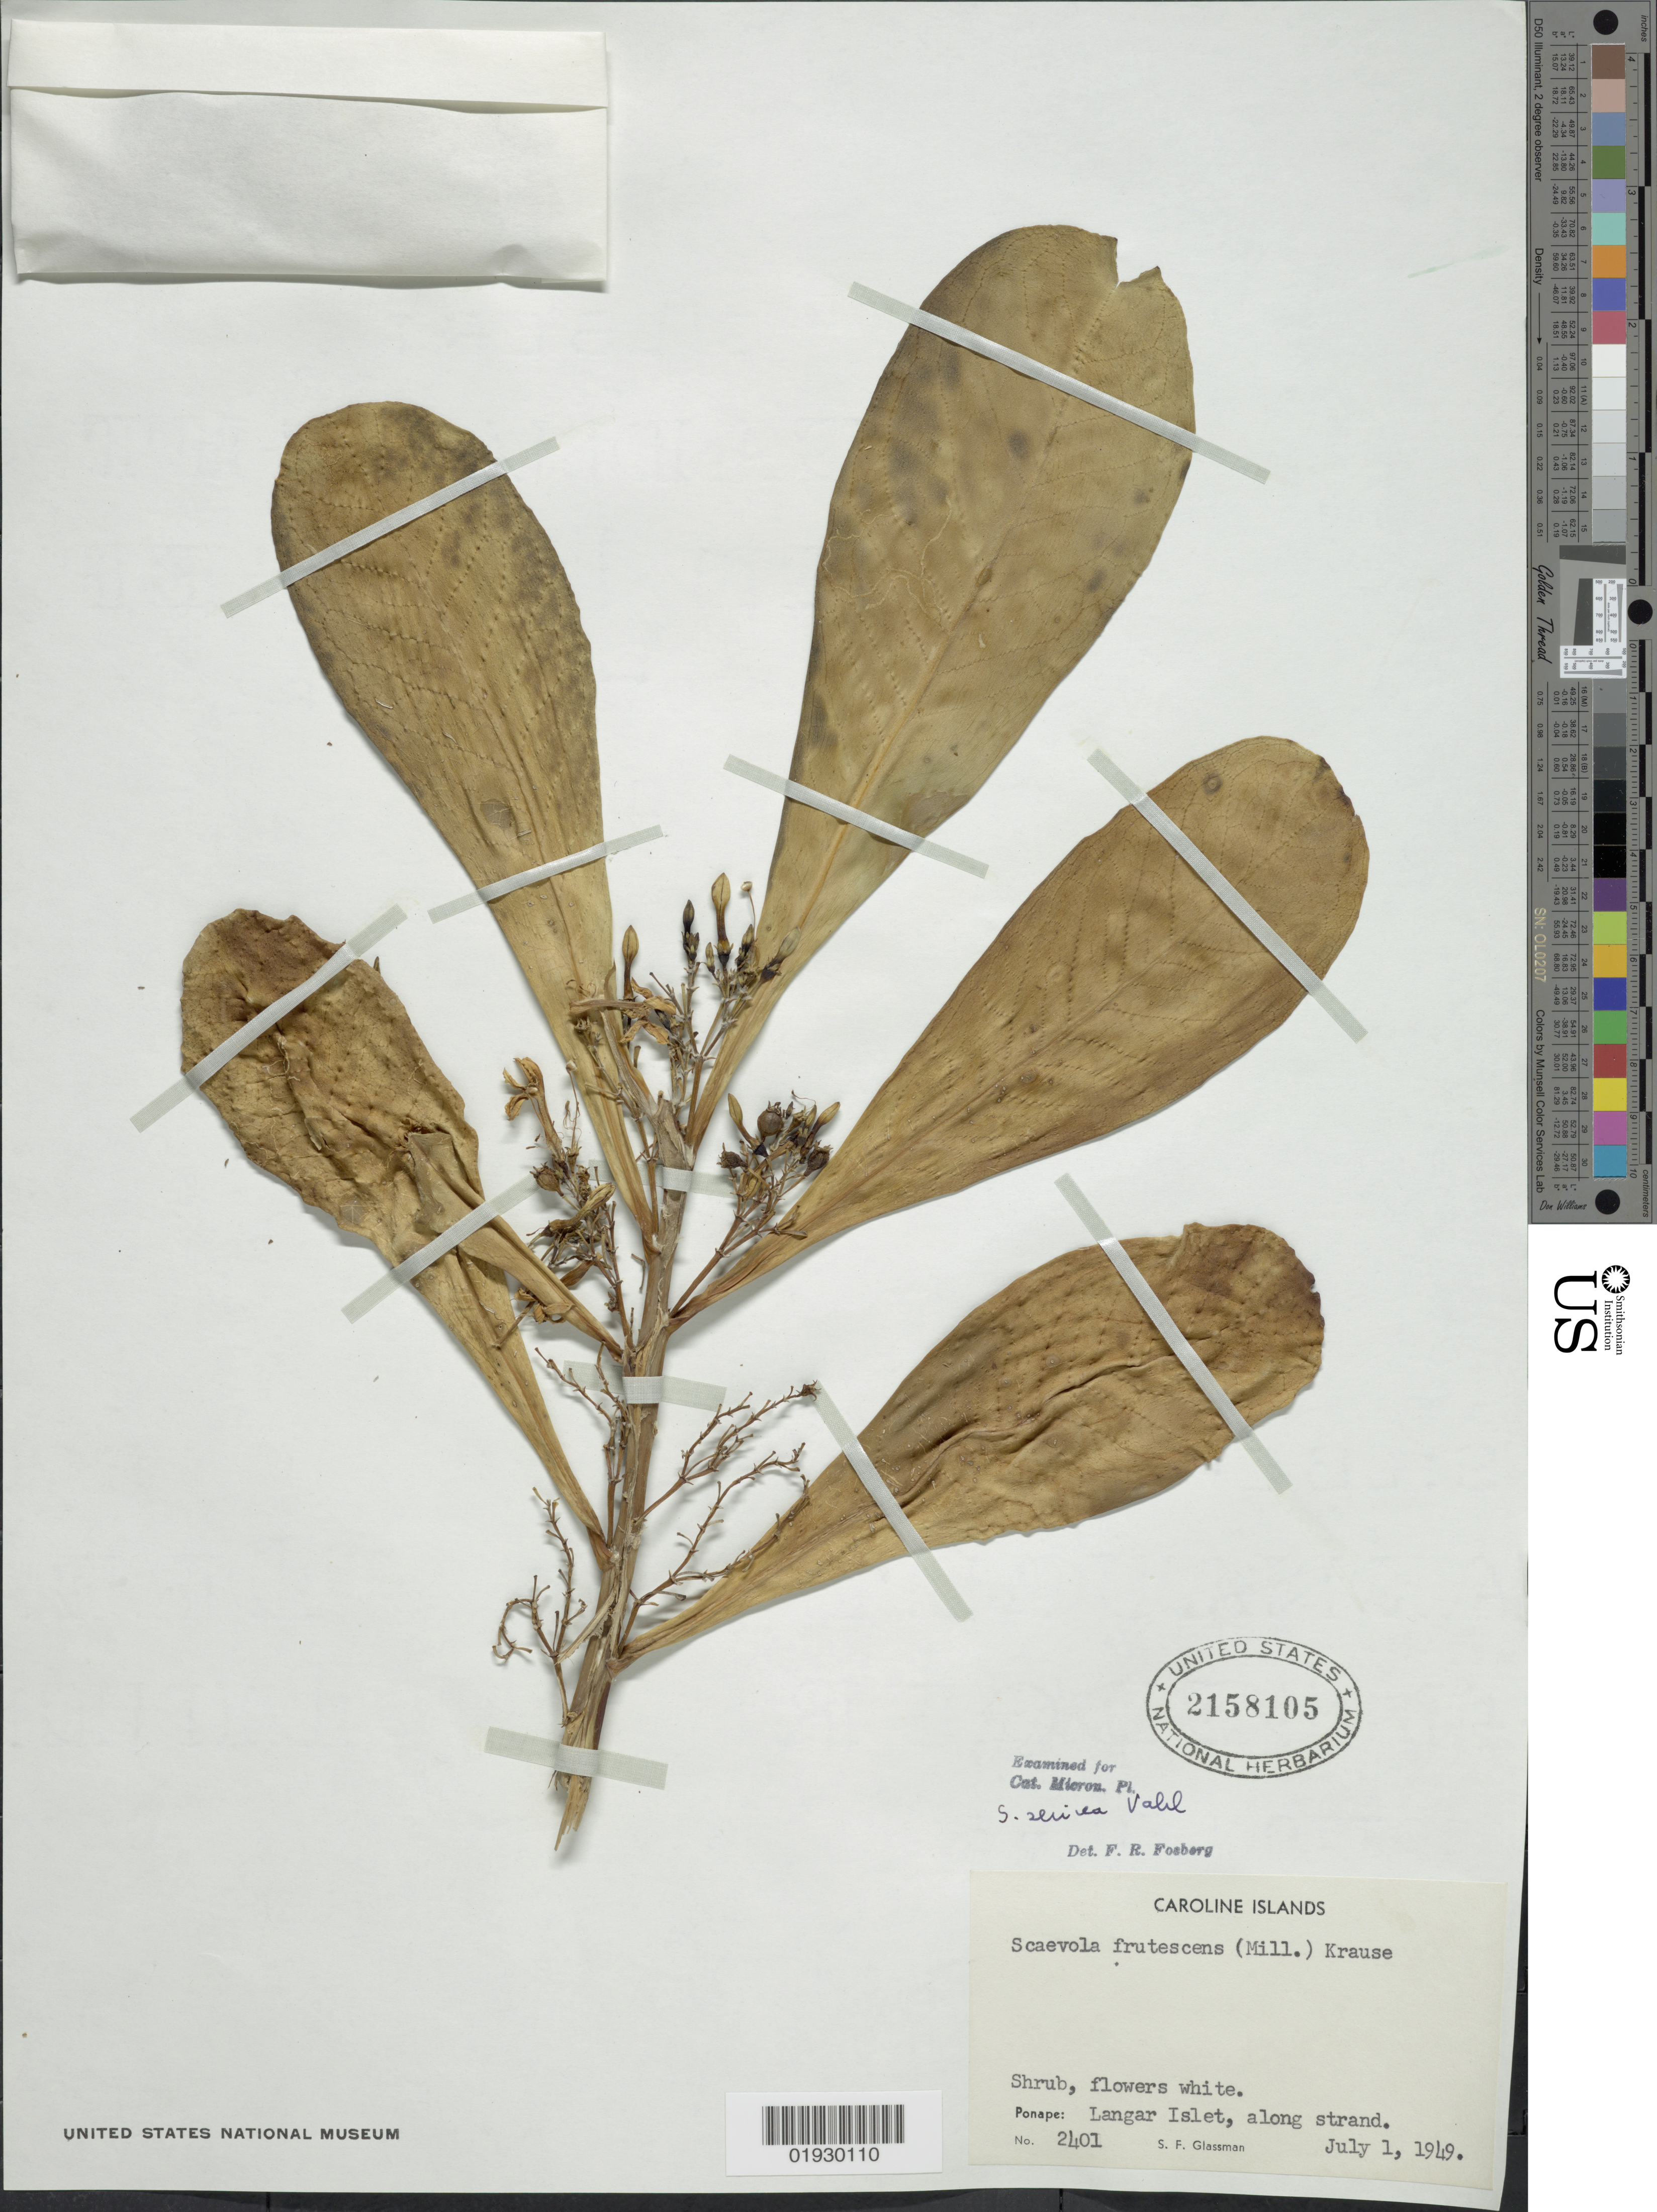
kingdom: Plantae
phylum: Tracheophyta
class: Magnoliopsida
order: Asterales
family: Goodeniaceae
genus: Scaevola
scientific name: Scaevola taccada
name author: (Gaertn.) Roxb.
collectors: S. F. Glassman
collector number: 2401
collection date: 1949-07-01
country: Micronesia, Federated States of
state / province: Pohnpei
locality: Caroline Islands, Ponape, Langar Islet, along strand.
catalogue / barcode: US 2158105